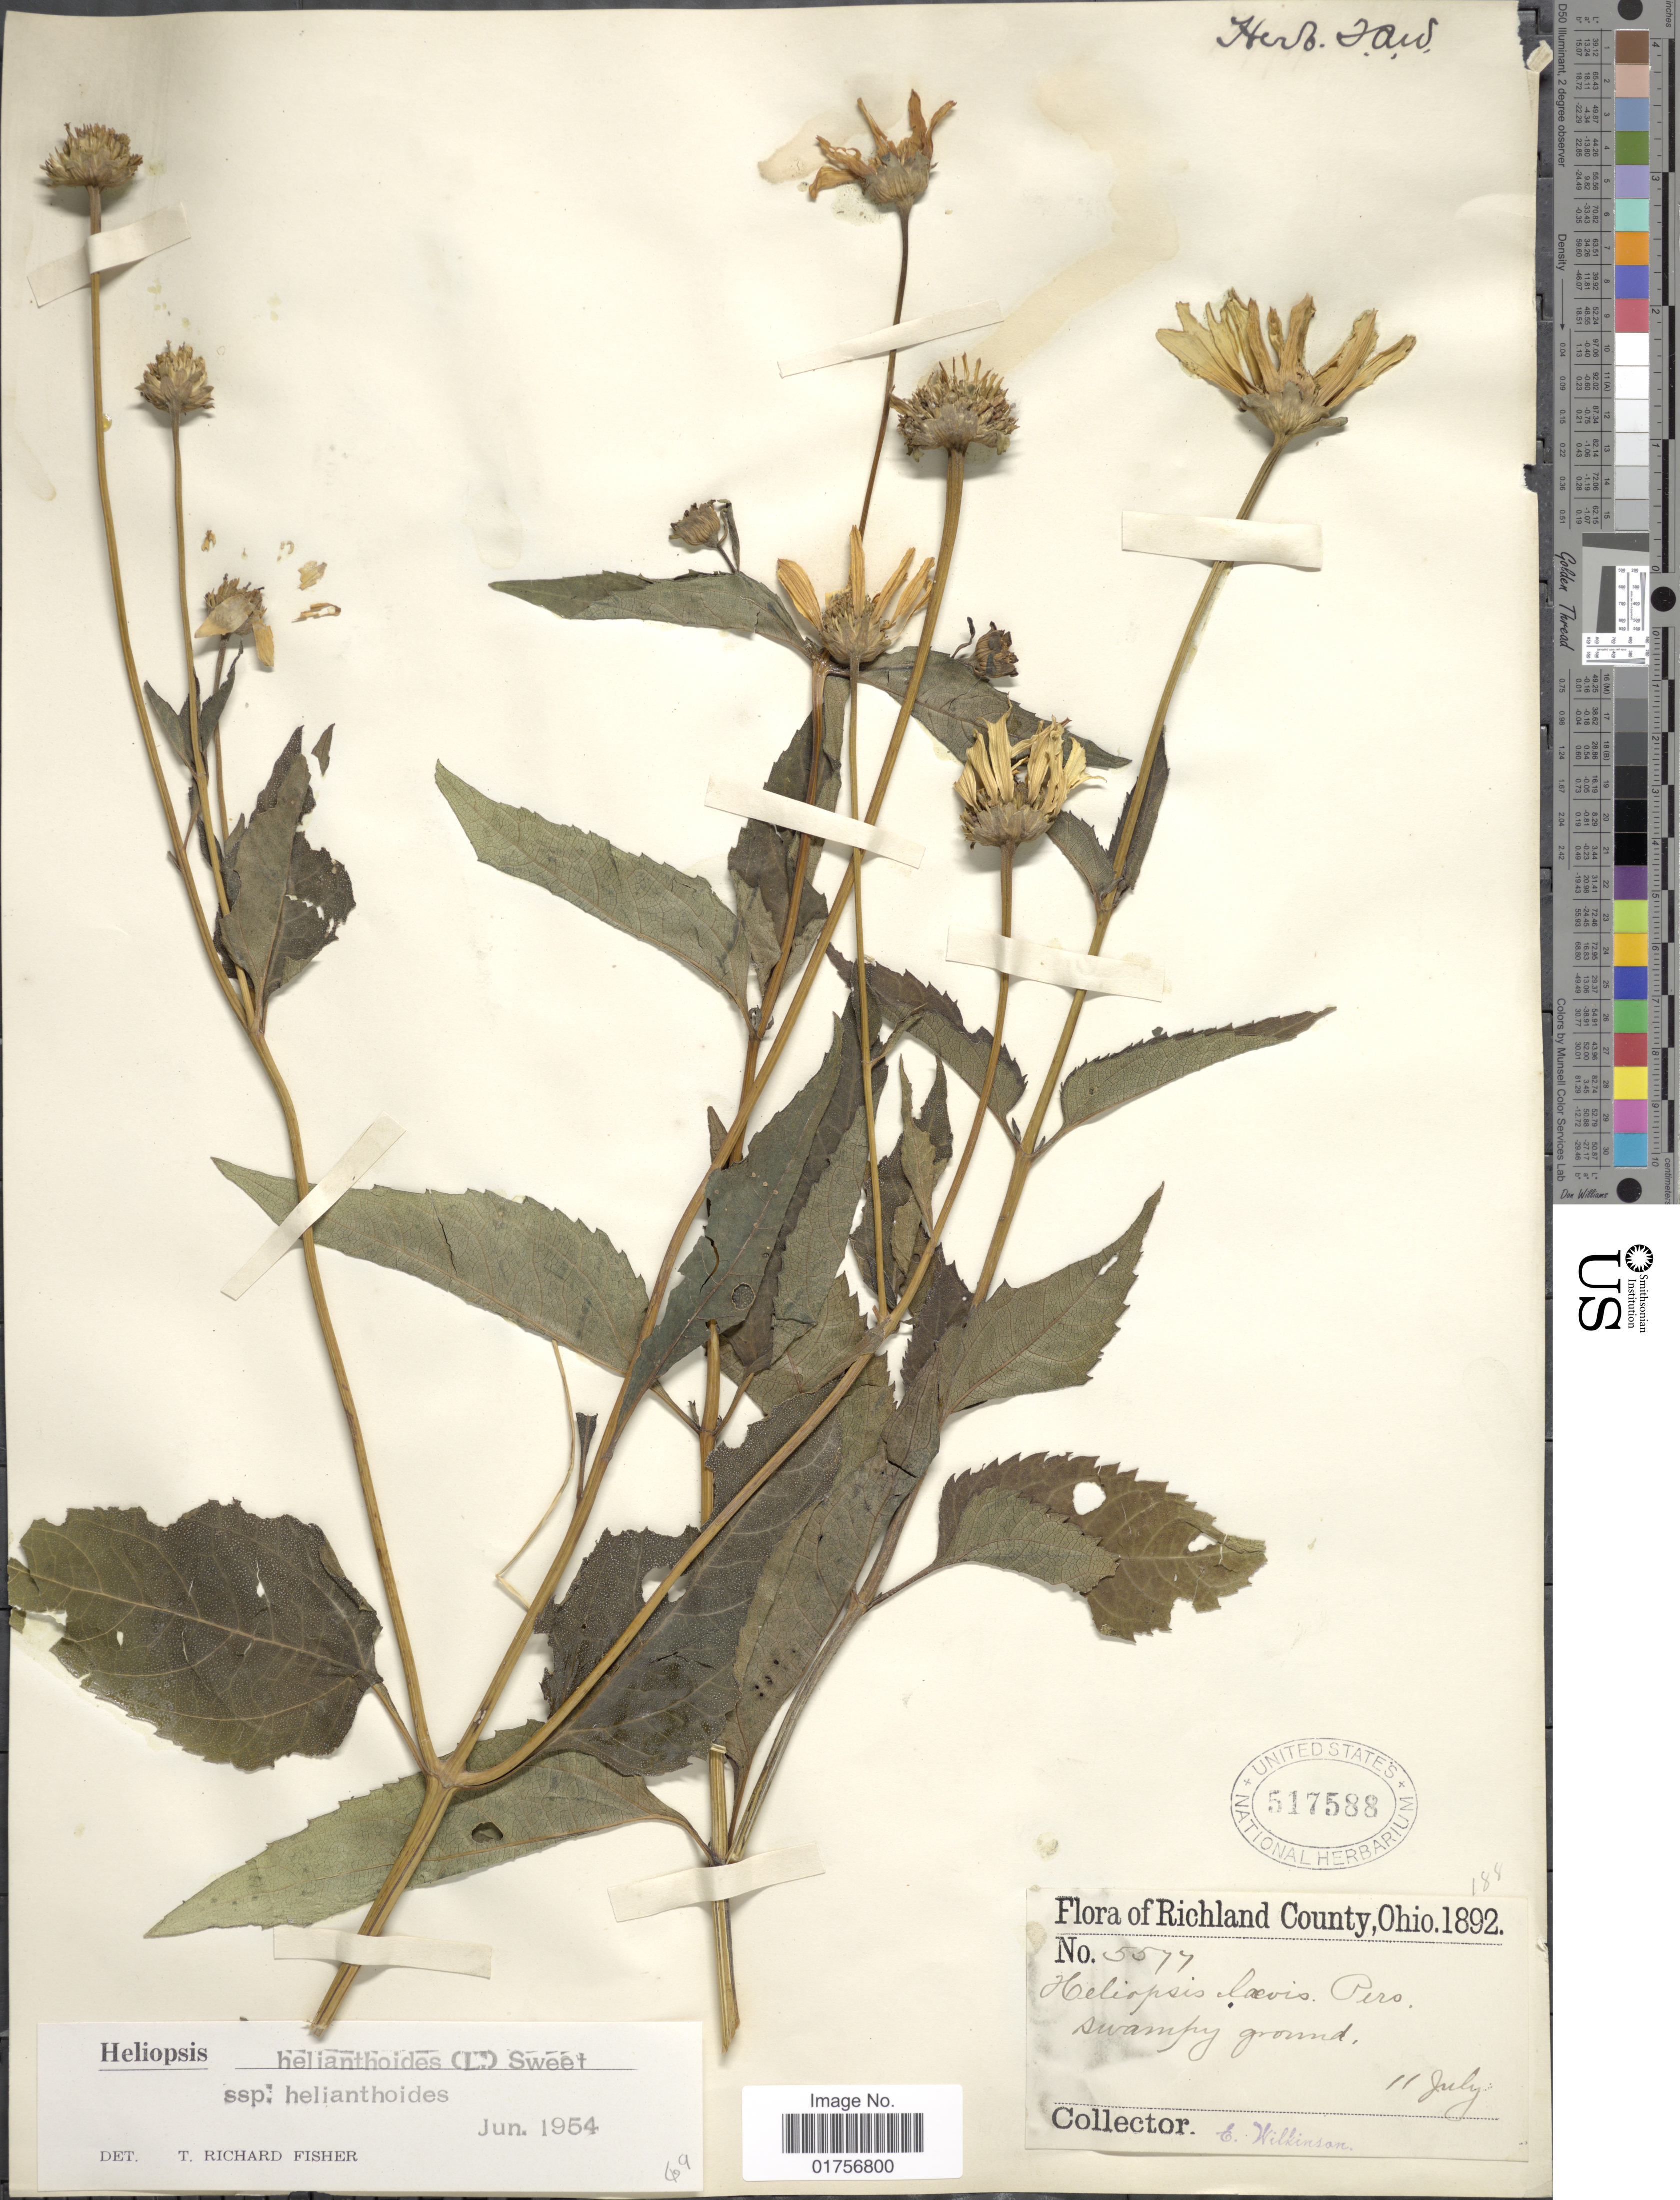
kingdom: Plantae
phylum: Tracheophyta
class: Magnoliopsida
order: Asterales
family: Asteraceae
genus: Heliopsis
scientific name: Heliopsis helianthoides subsp. helianthoides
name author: (L.) Sweet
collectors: E. Wilkinson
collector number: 5577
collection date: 1892-07-11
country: United States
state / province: Ohio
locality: Richland County, Ohio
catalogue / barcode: US 517588